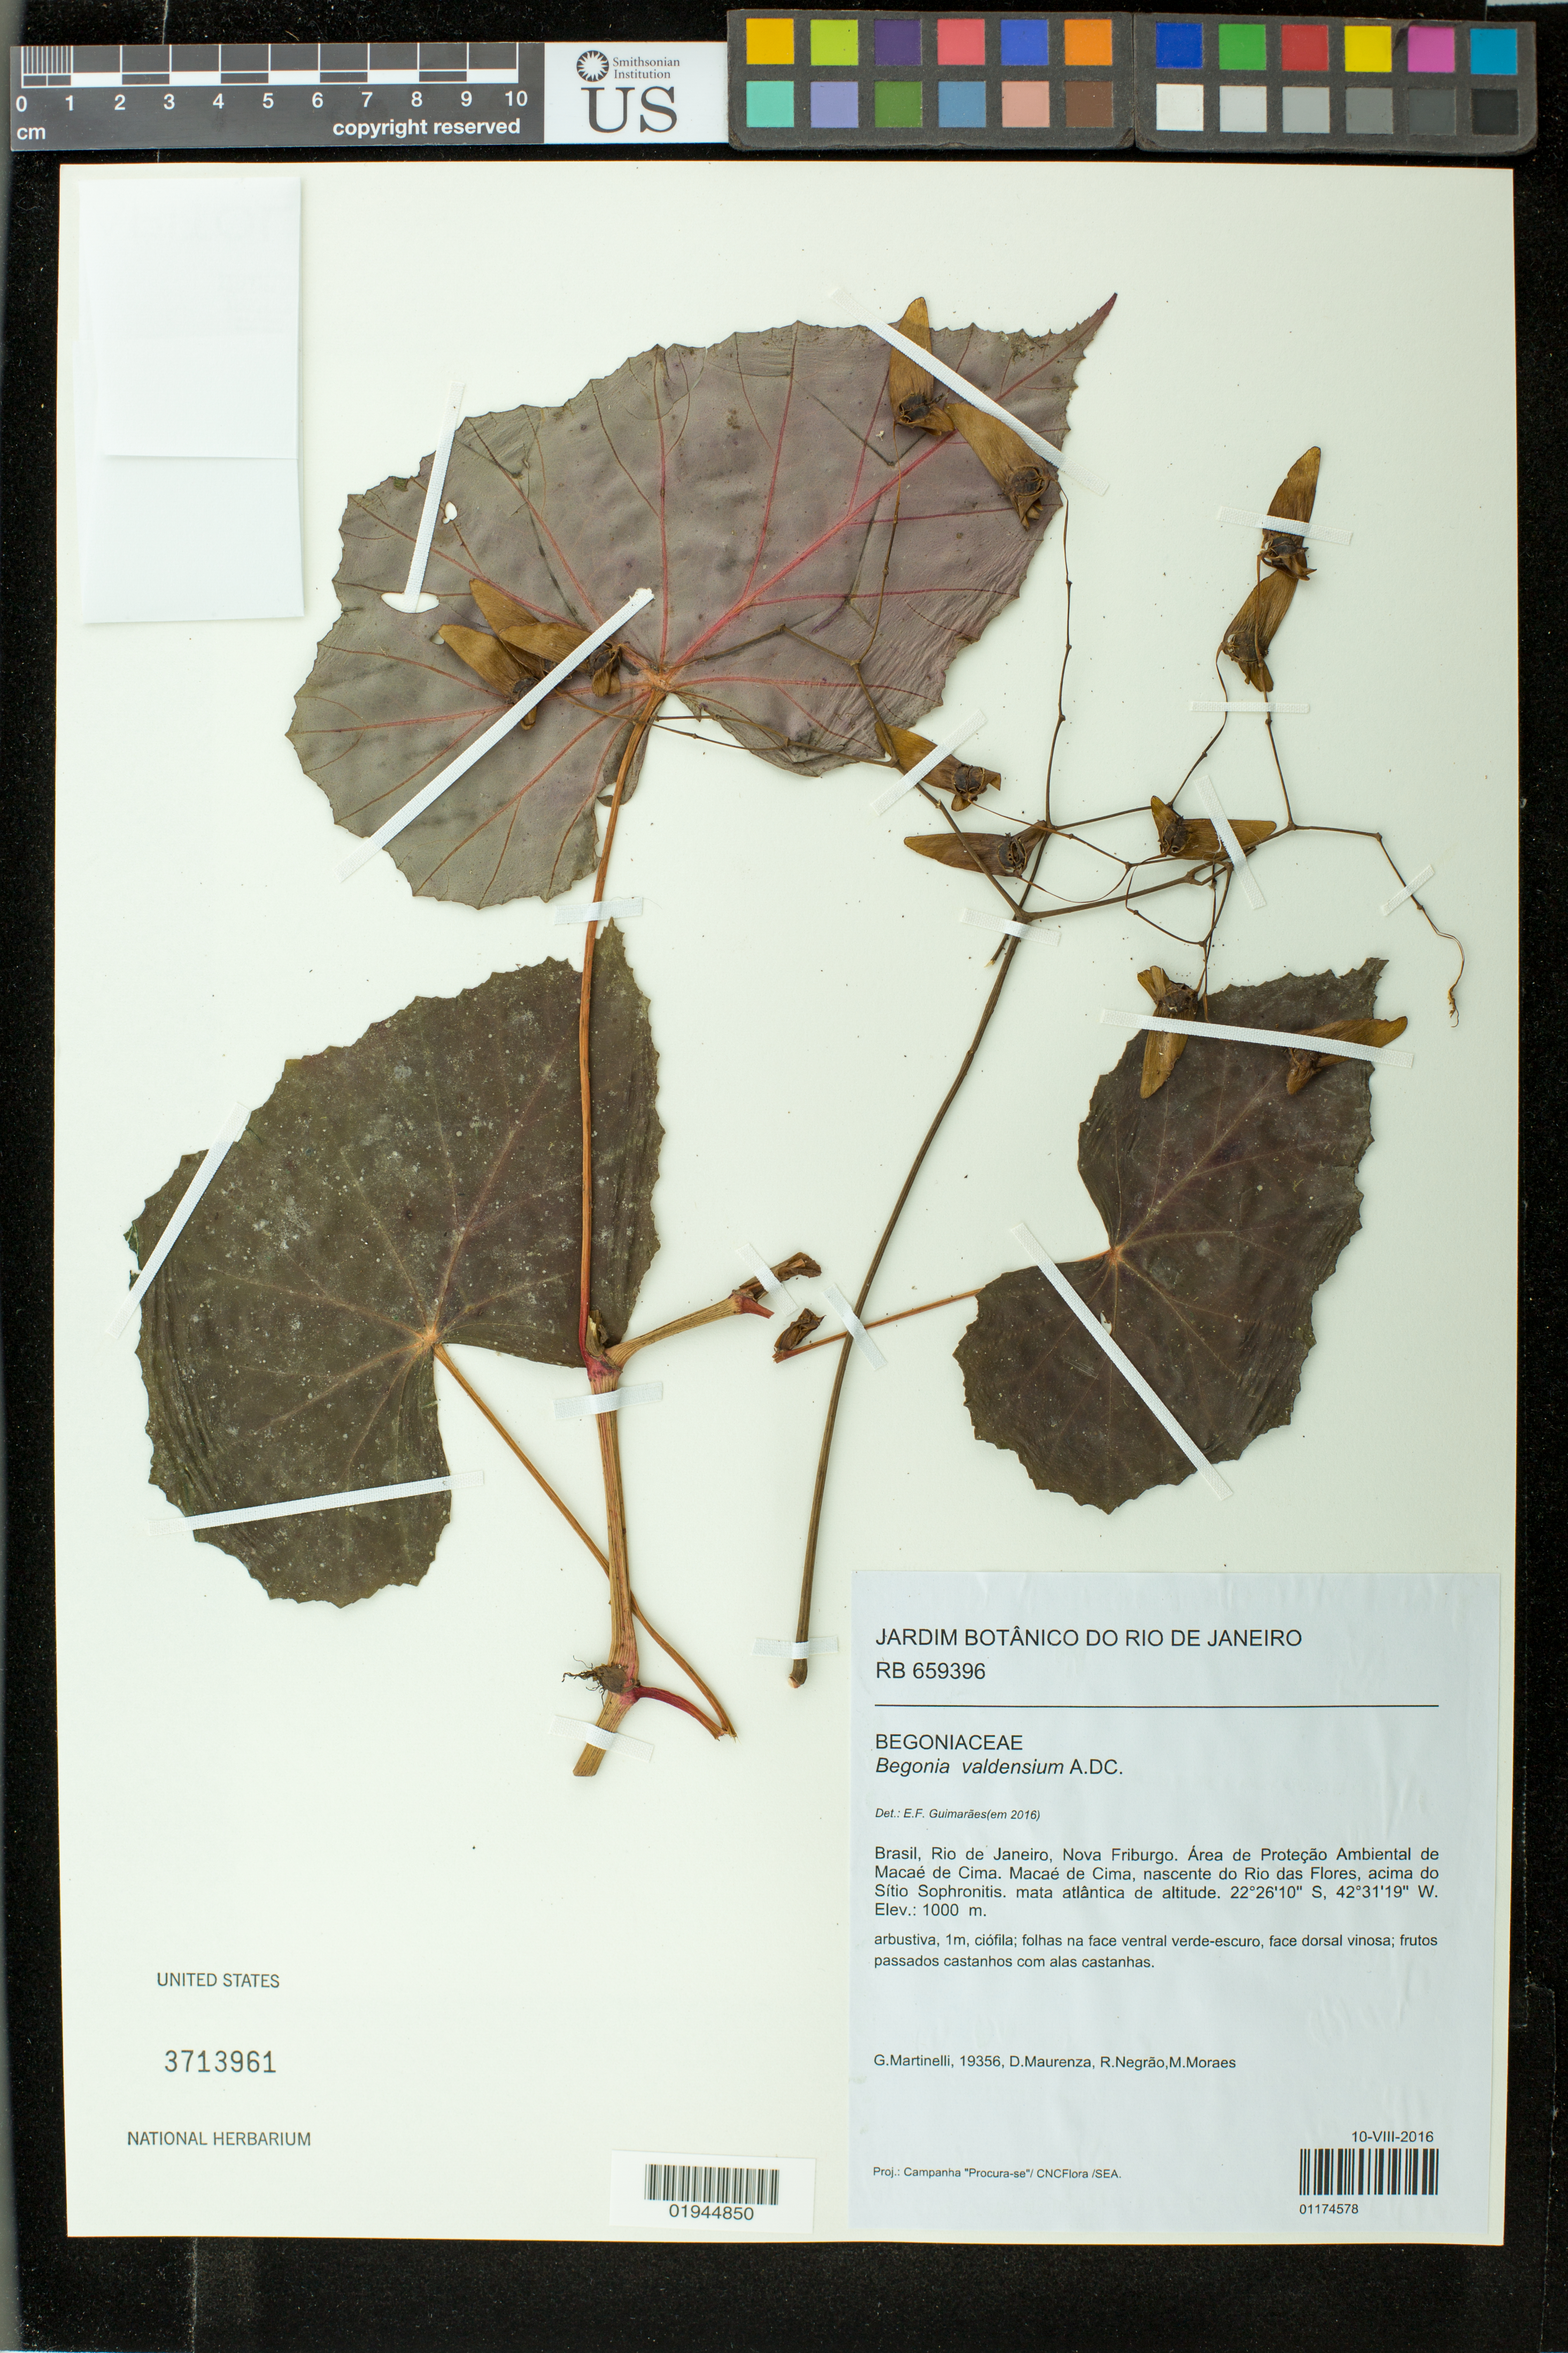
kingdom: Plantae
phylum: Tracheophyta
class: Magnoliopsida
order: Cucurbitales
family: Begoniaceae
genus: Begonia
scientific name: Begonia valdensium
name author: A. DC.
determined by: Guimarães, E. F.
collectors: G. Martinelli, D. Maurenza, R. Negrão & M. Moraes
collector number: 19356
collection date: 2016-08-10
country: Brazil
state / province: Rio de Janeiro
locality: Nova Friburgo. Area de Protecao Ambiental de Macae de Cima. Macae de Cima, nascente do Rio das Flores, acima do Sitio Sophronitis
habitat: mata atlantica de altitude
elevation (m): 1000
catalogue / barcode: US 3713961